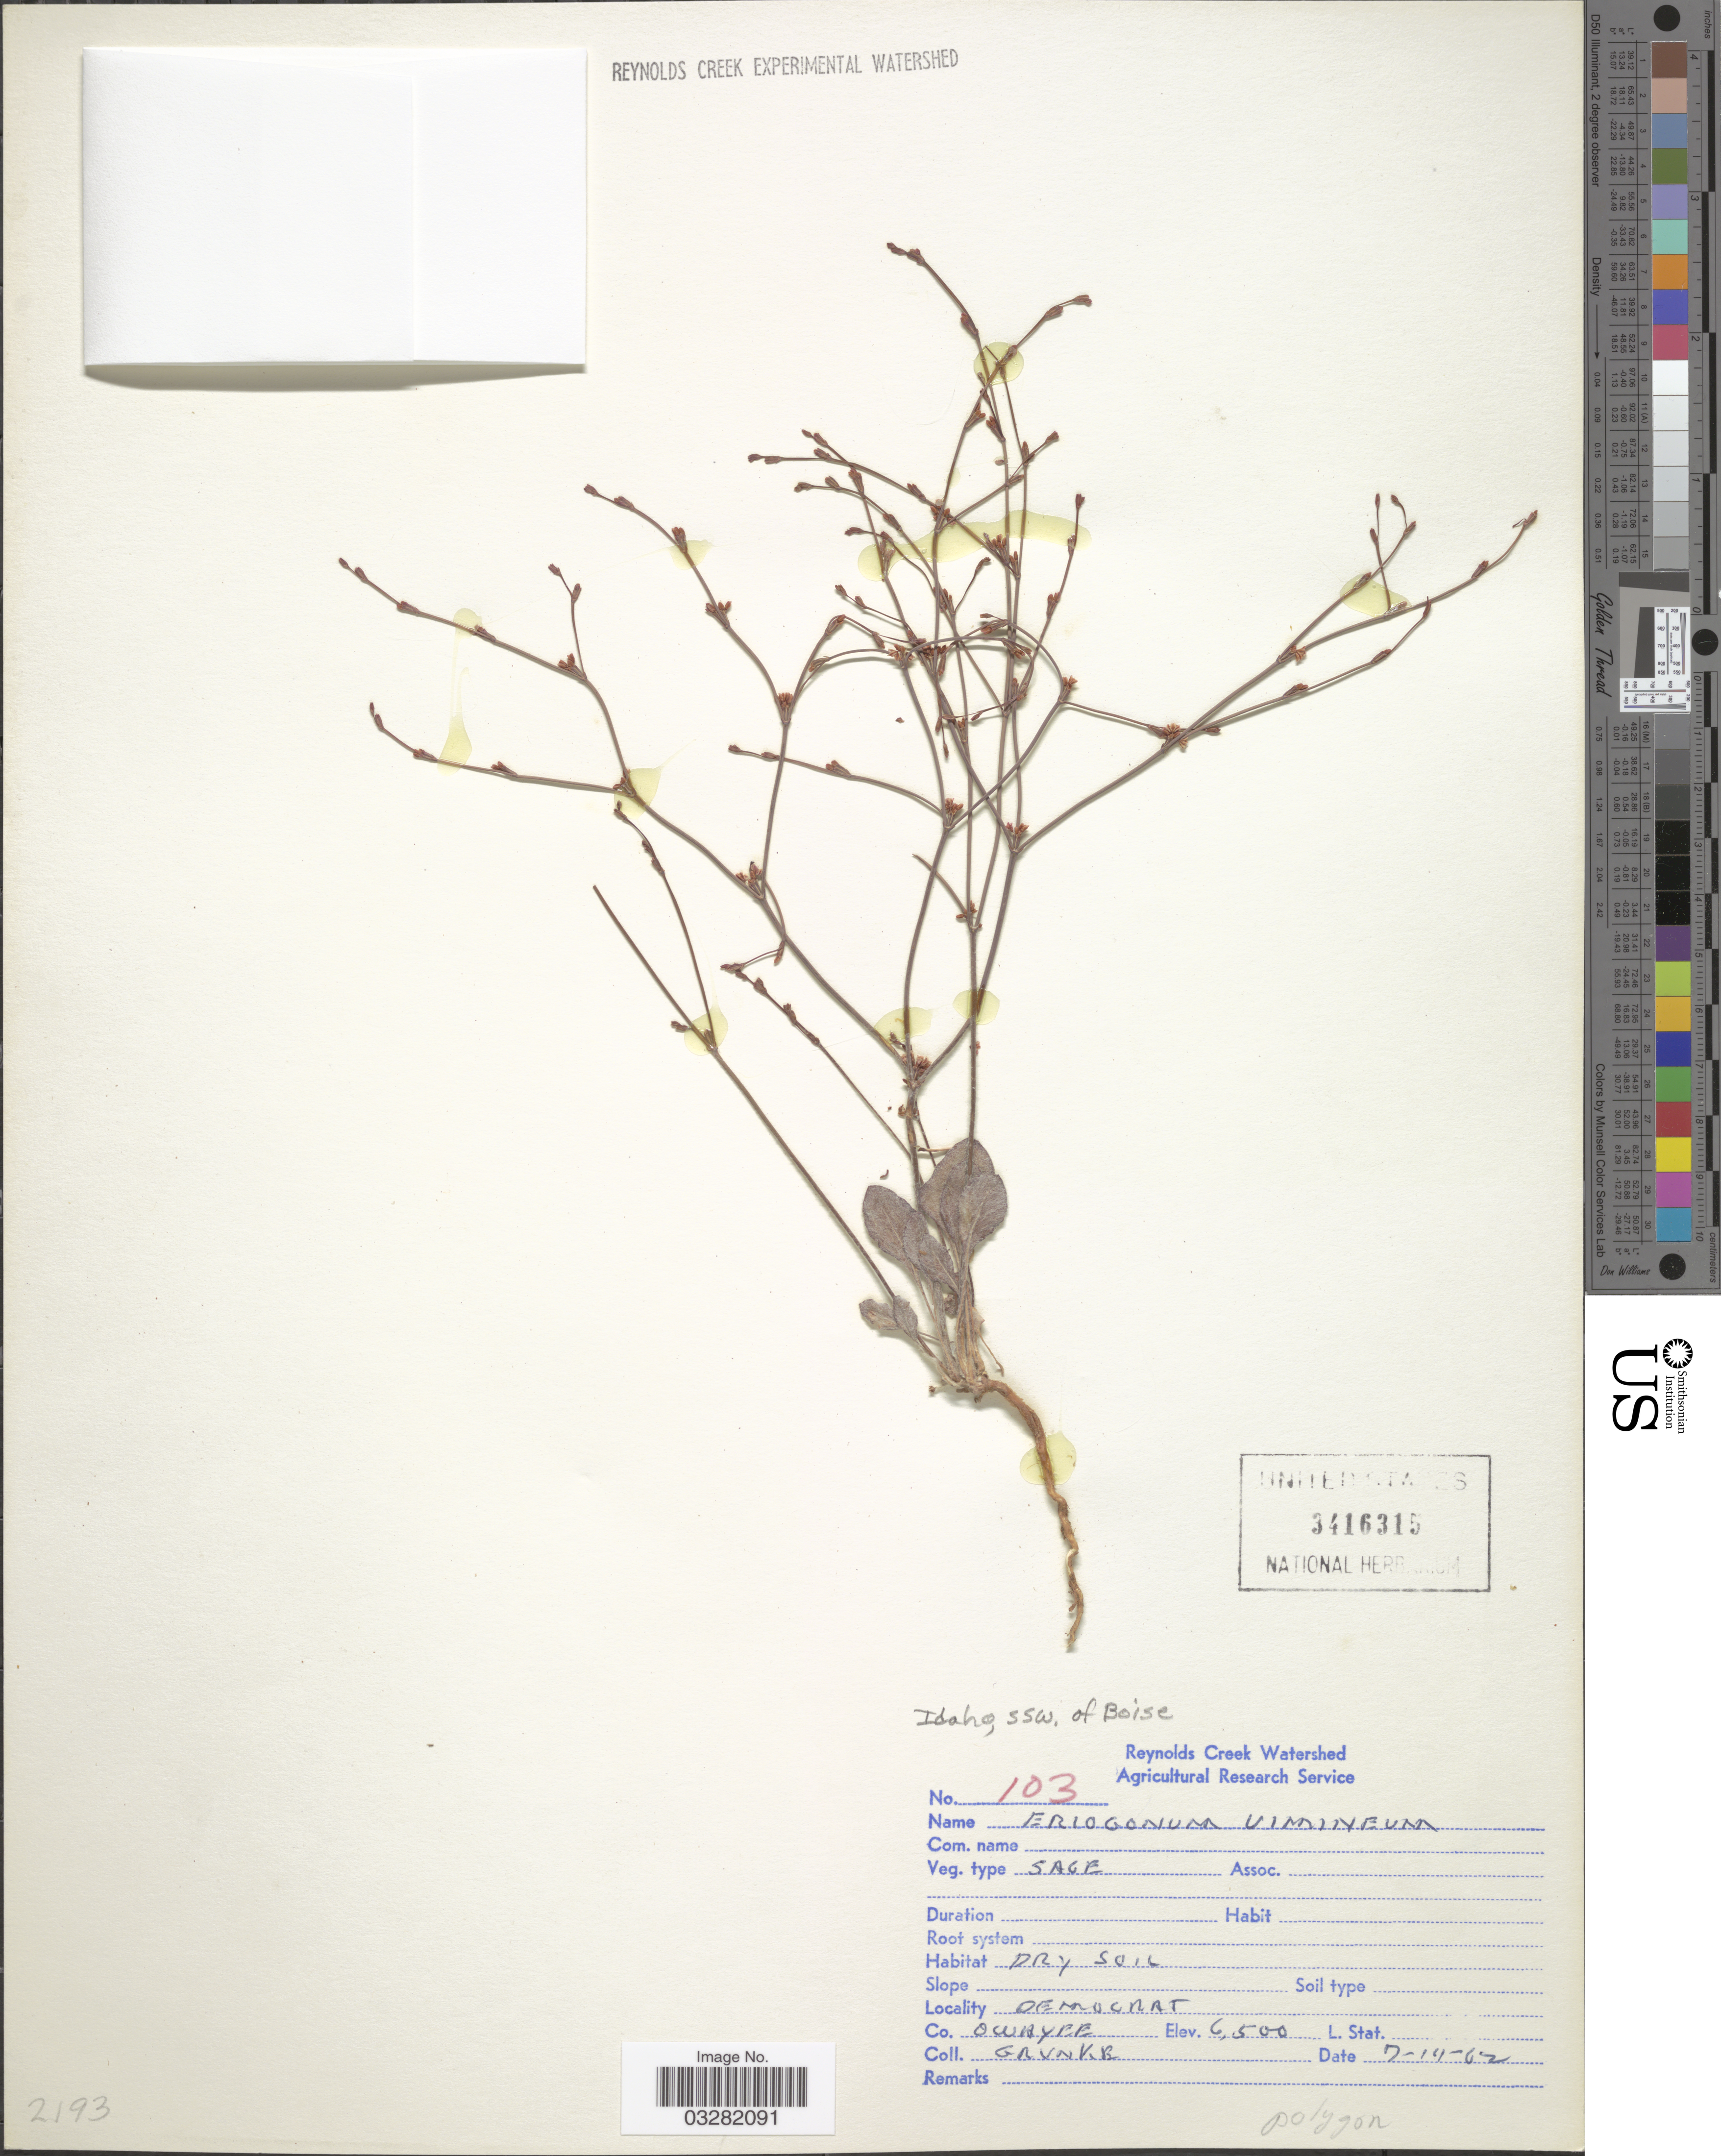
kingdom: Plantae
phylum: Tracheophyta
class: Magnoliopsida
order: Caryophyllales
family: Polygonaceae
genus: Eriogonum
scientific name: Eriogonum vimineum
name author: Douglas ex Benth.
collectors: Grunke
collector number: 103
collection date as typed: Transcribed d/m/y: 14/7/62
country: United States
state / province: Idaho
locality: SSW. of Boise. Democrat. Co. Owhyee.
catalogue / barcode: US 3416315